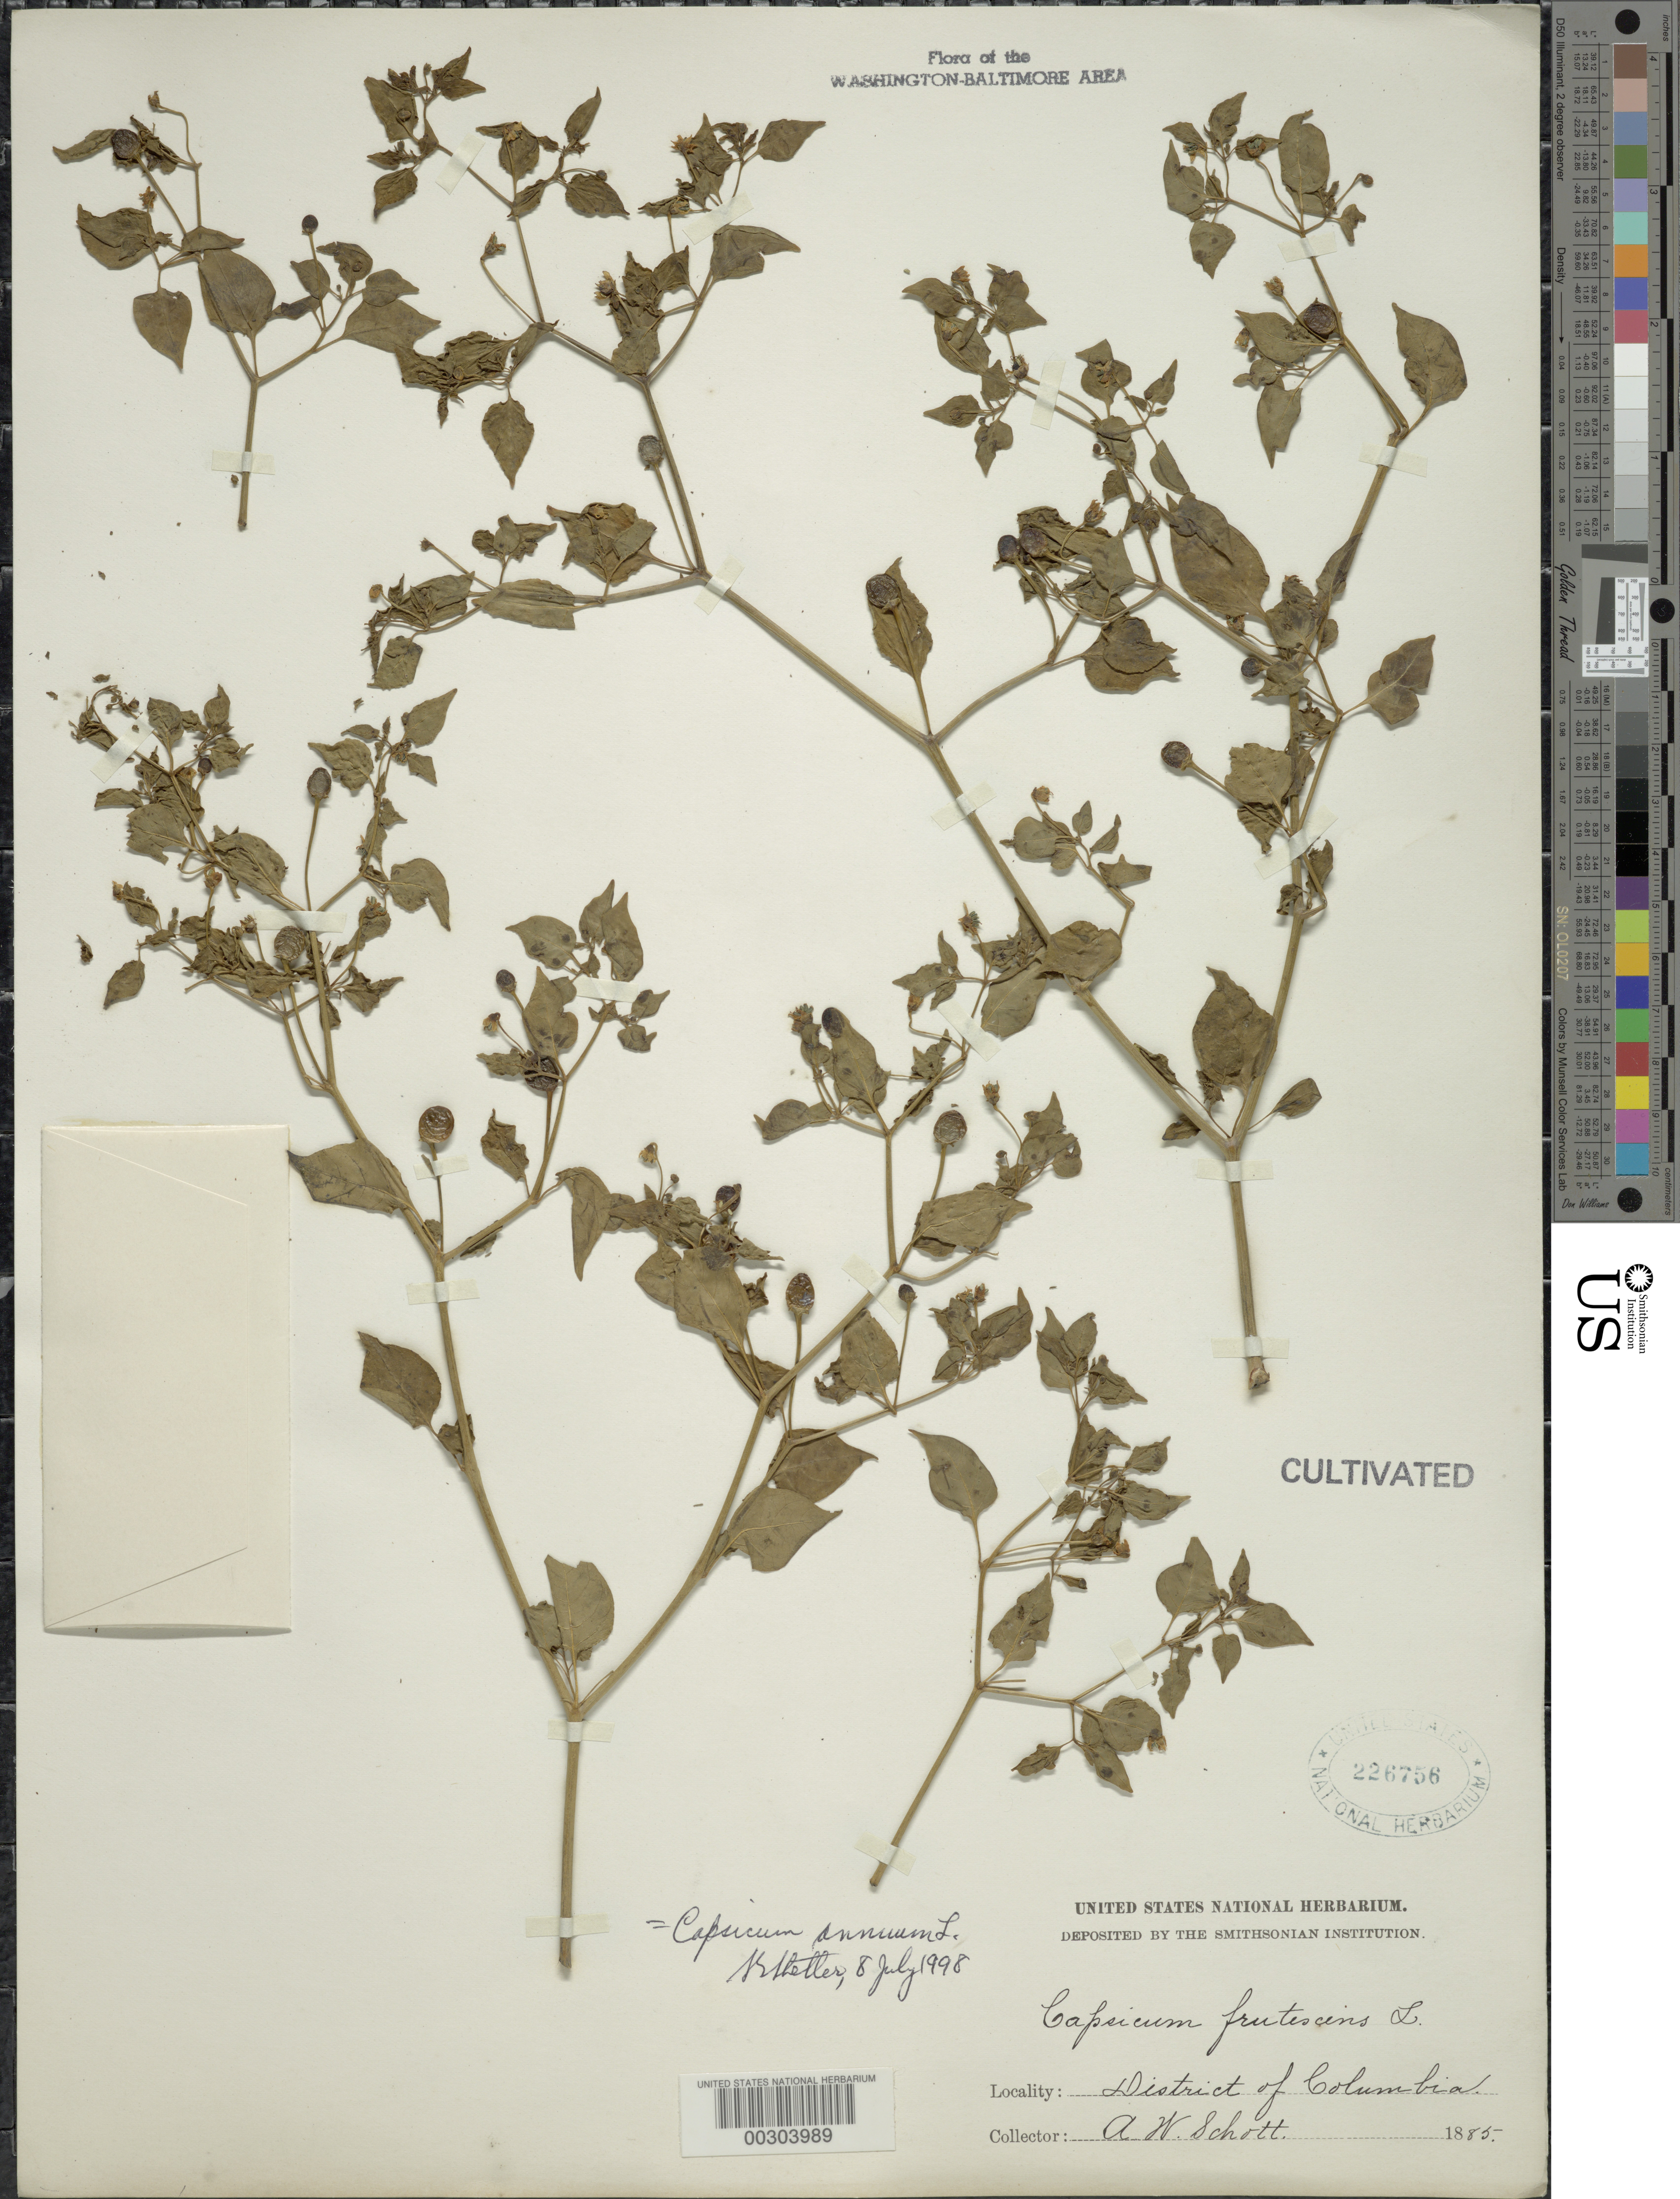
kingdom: Plantae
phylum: Tracheophyta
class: Magnoliopsida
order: Solanales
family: Solanaceae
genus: Capsicum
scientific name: Capsicum annuum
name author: L.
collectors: A. L. Schott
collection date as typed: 1885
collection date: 1885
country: United States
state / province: District of Columbia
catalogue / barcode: US 226756